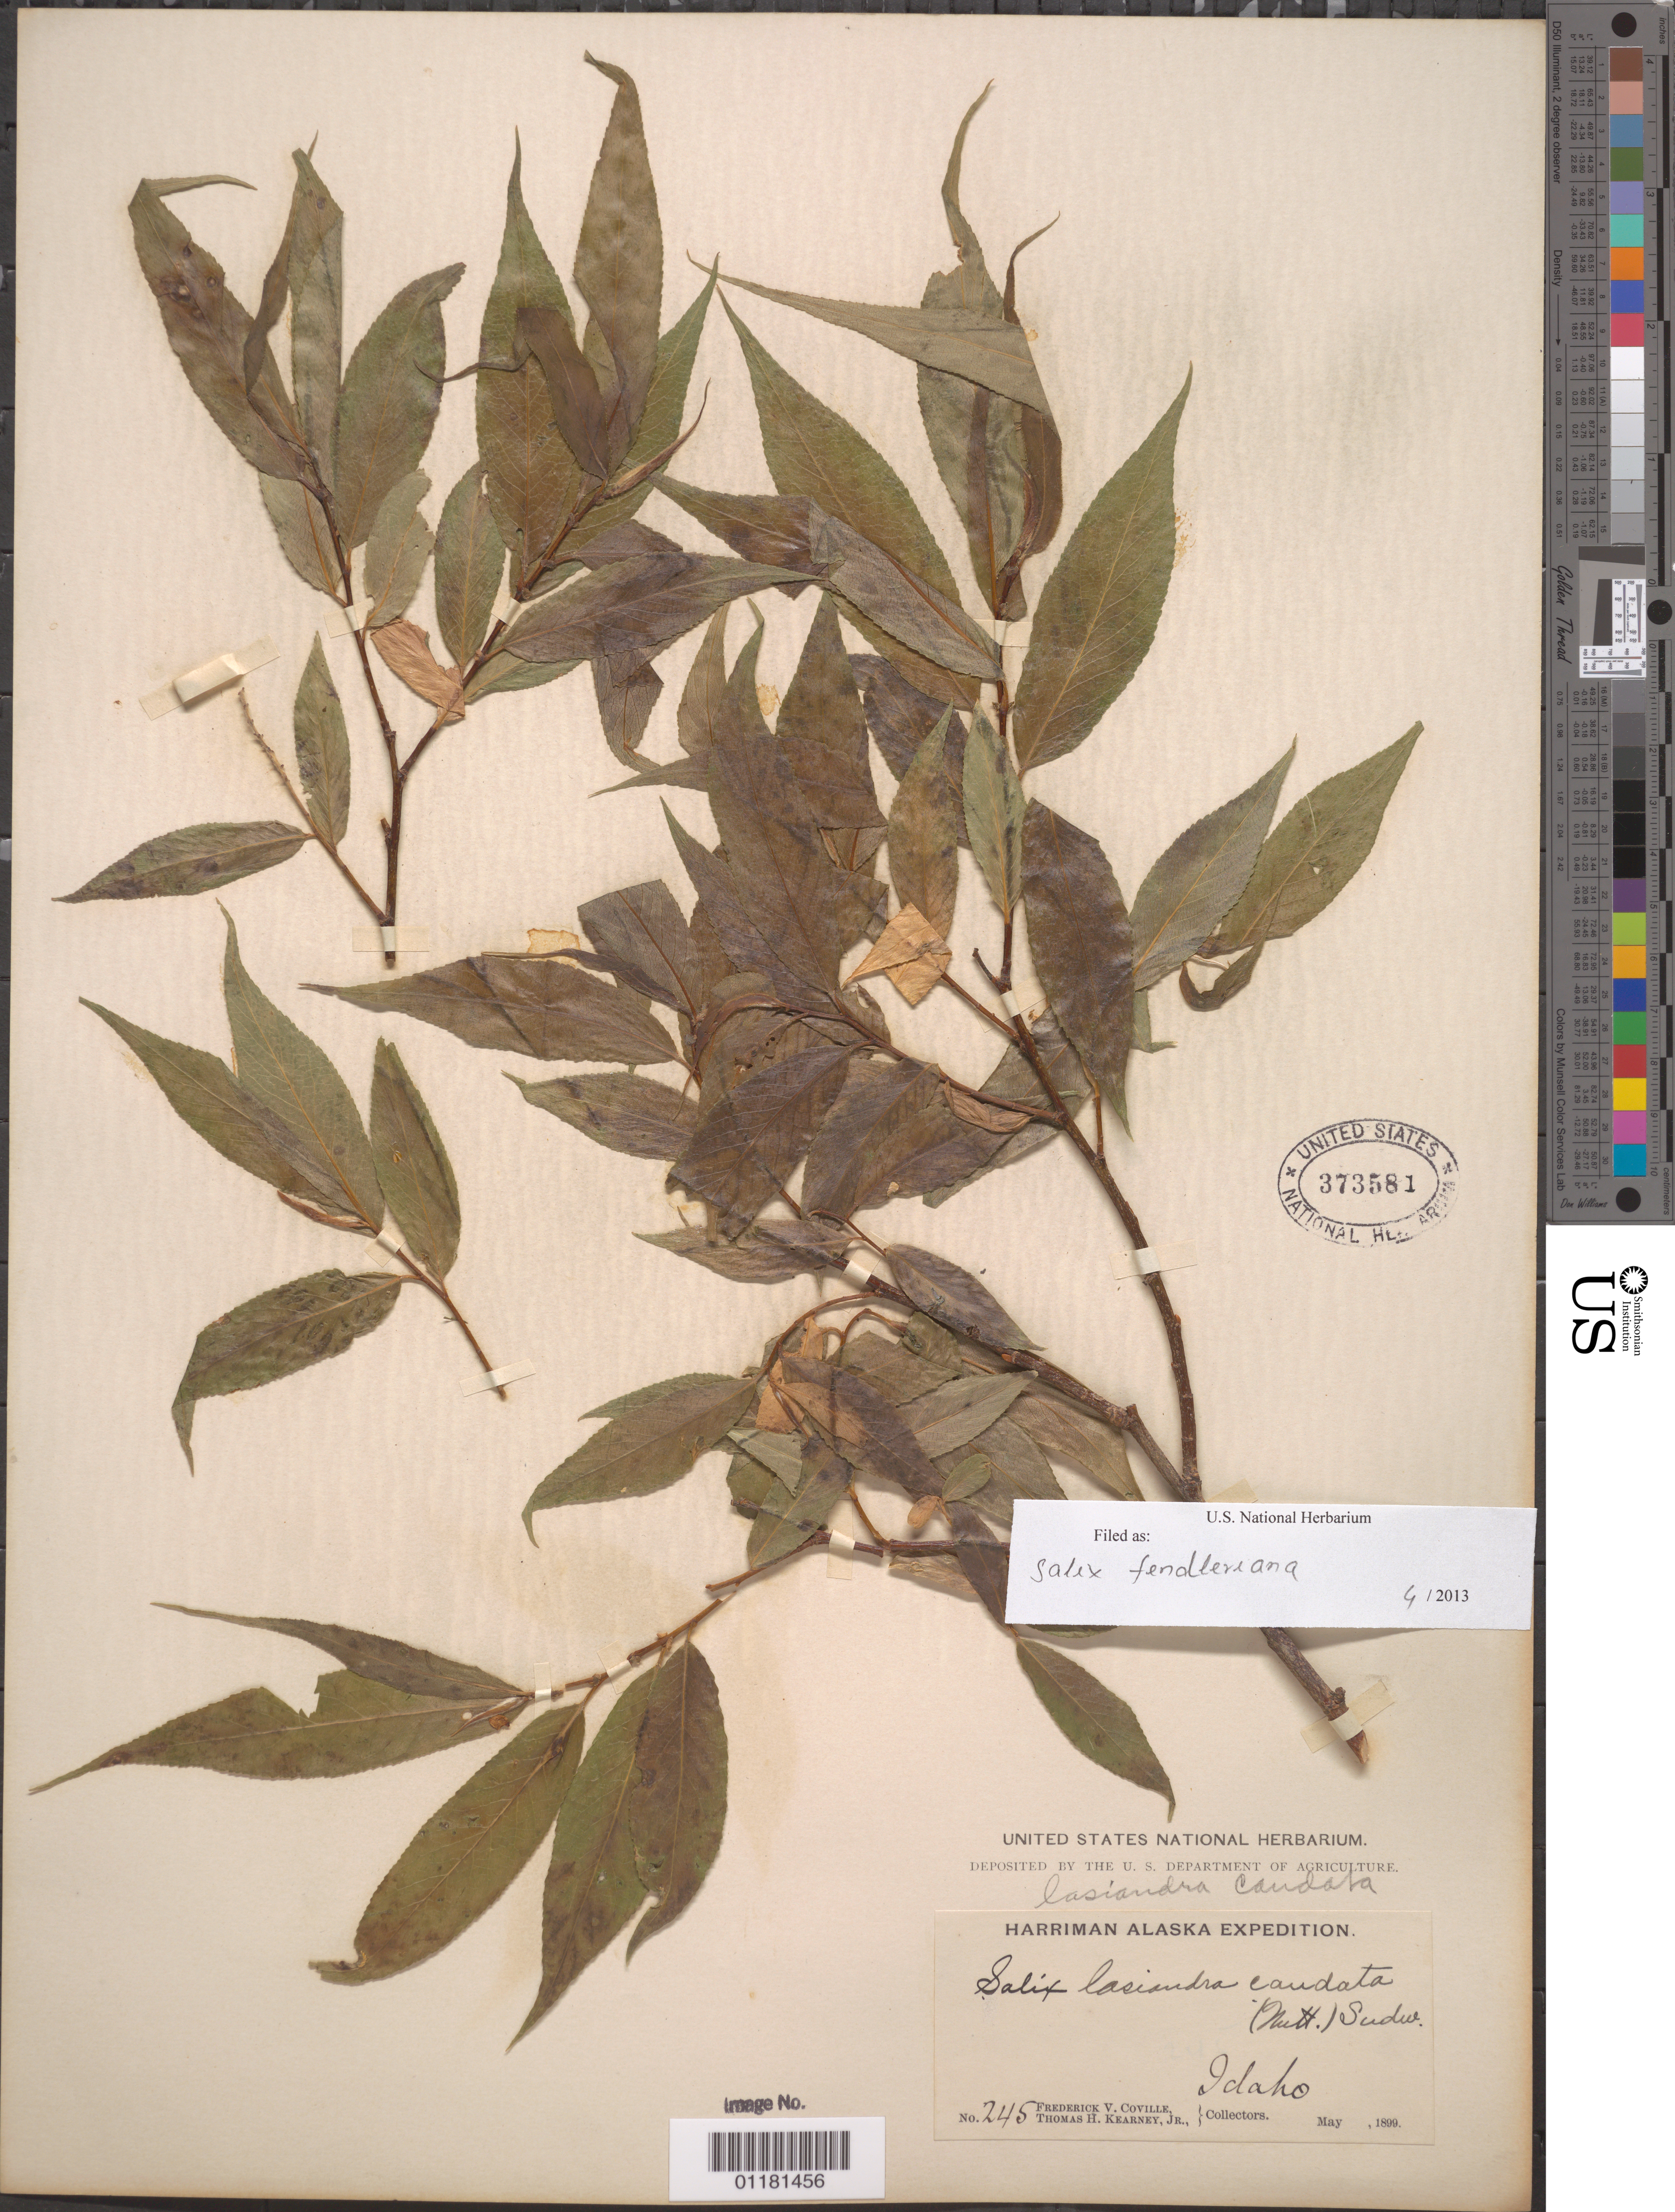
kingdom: Plantae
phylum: Tracheophyta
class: Magnoliopsida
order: Malpighiales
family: Salicaceae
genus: Salix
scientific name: Salix fendleriana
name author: Andersson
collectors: F. V. Coville & T. H. Kearney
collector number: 245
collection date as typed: May 1899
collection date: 1899-05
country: United States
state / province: Idaho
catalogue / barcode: US 373581